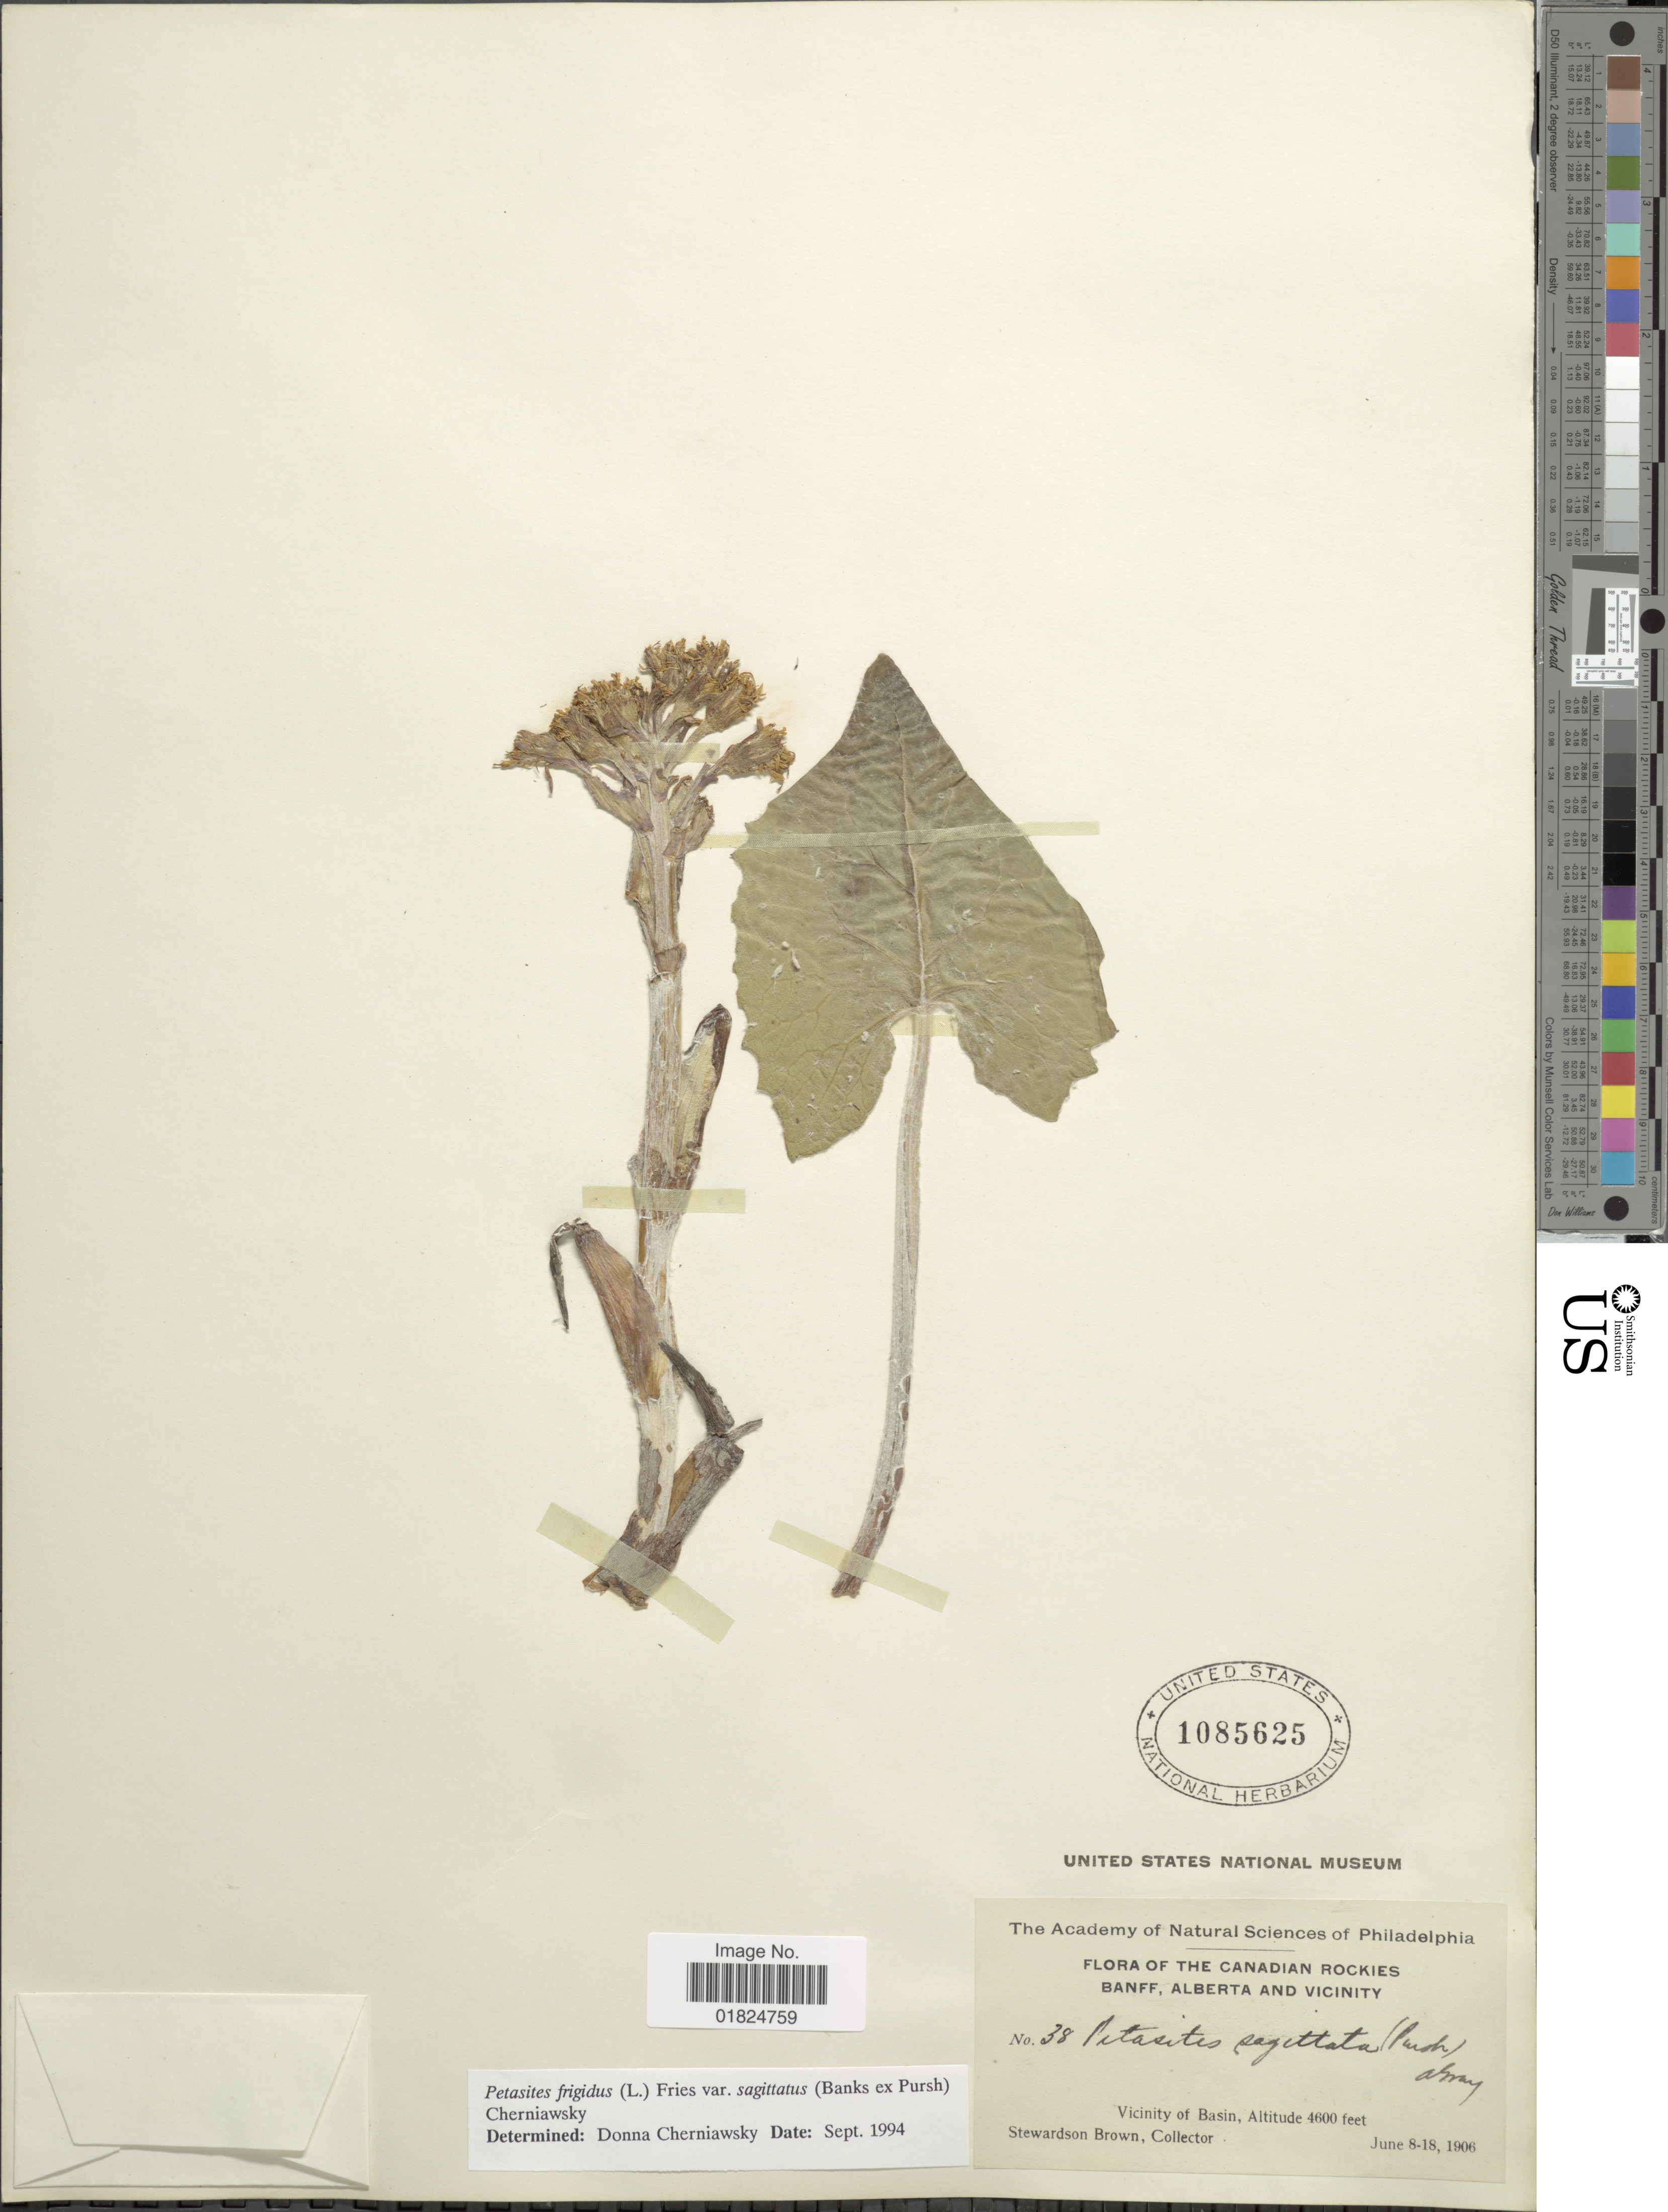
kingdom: Plantae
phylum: Tracheophyta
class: Magnoliopsida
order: Asterales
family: Asteraceae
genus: Petasites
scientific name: Petasites frigidus var. sagittatus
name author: (Banks ex Pursh) Cherniawsky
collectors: S. Brown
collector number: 38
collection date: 1906-06-08/1906-06-18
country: Canada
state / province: Alberta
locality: The Canadian Rockies. Banff, Alberta and vicinity. Vicinity of Basin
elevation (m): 1402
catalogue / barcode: US 1085625